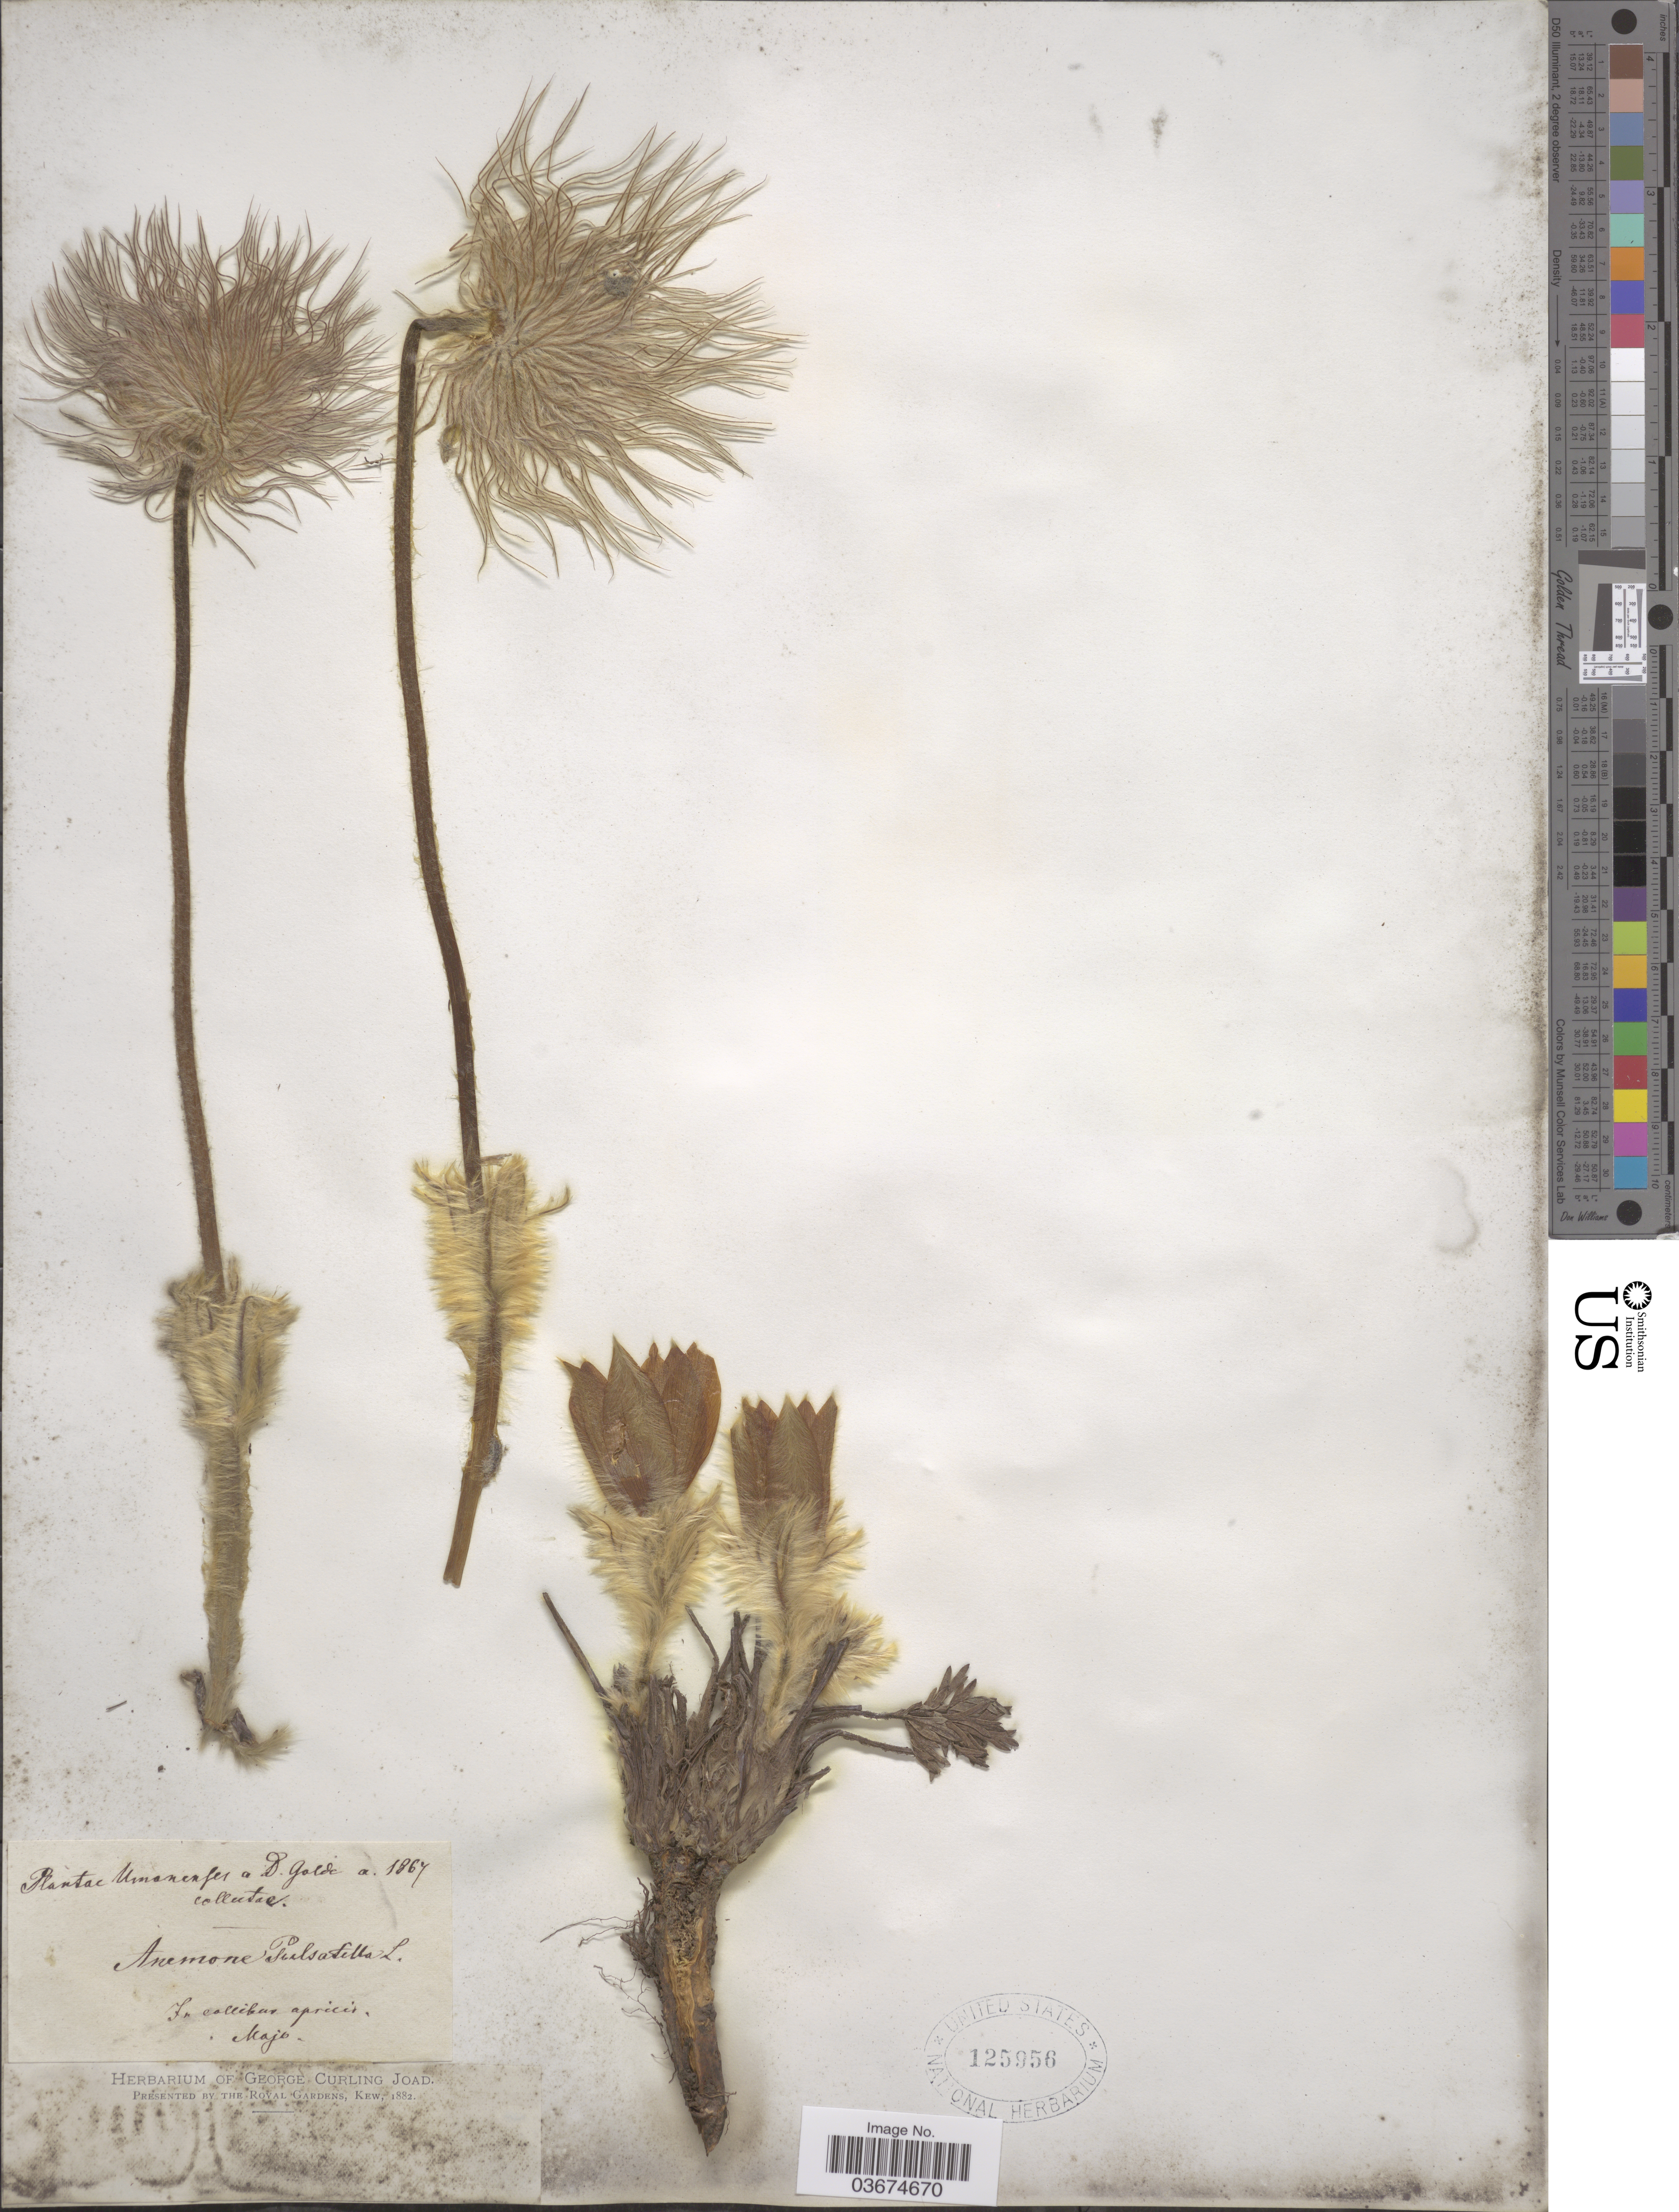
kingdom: Plantae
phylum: Tracheophyta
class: Magnoliopsida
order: Ranunculales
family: Ranunculaceae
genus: Pulsatilla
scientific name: Pulsatilla pulsatilla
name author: (L.) H. Karst.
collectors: D. Golde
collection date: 1867-05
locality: In collibus aprecis.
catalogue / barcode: US 125956